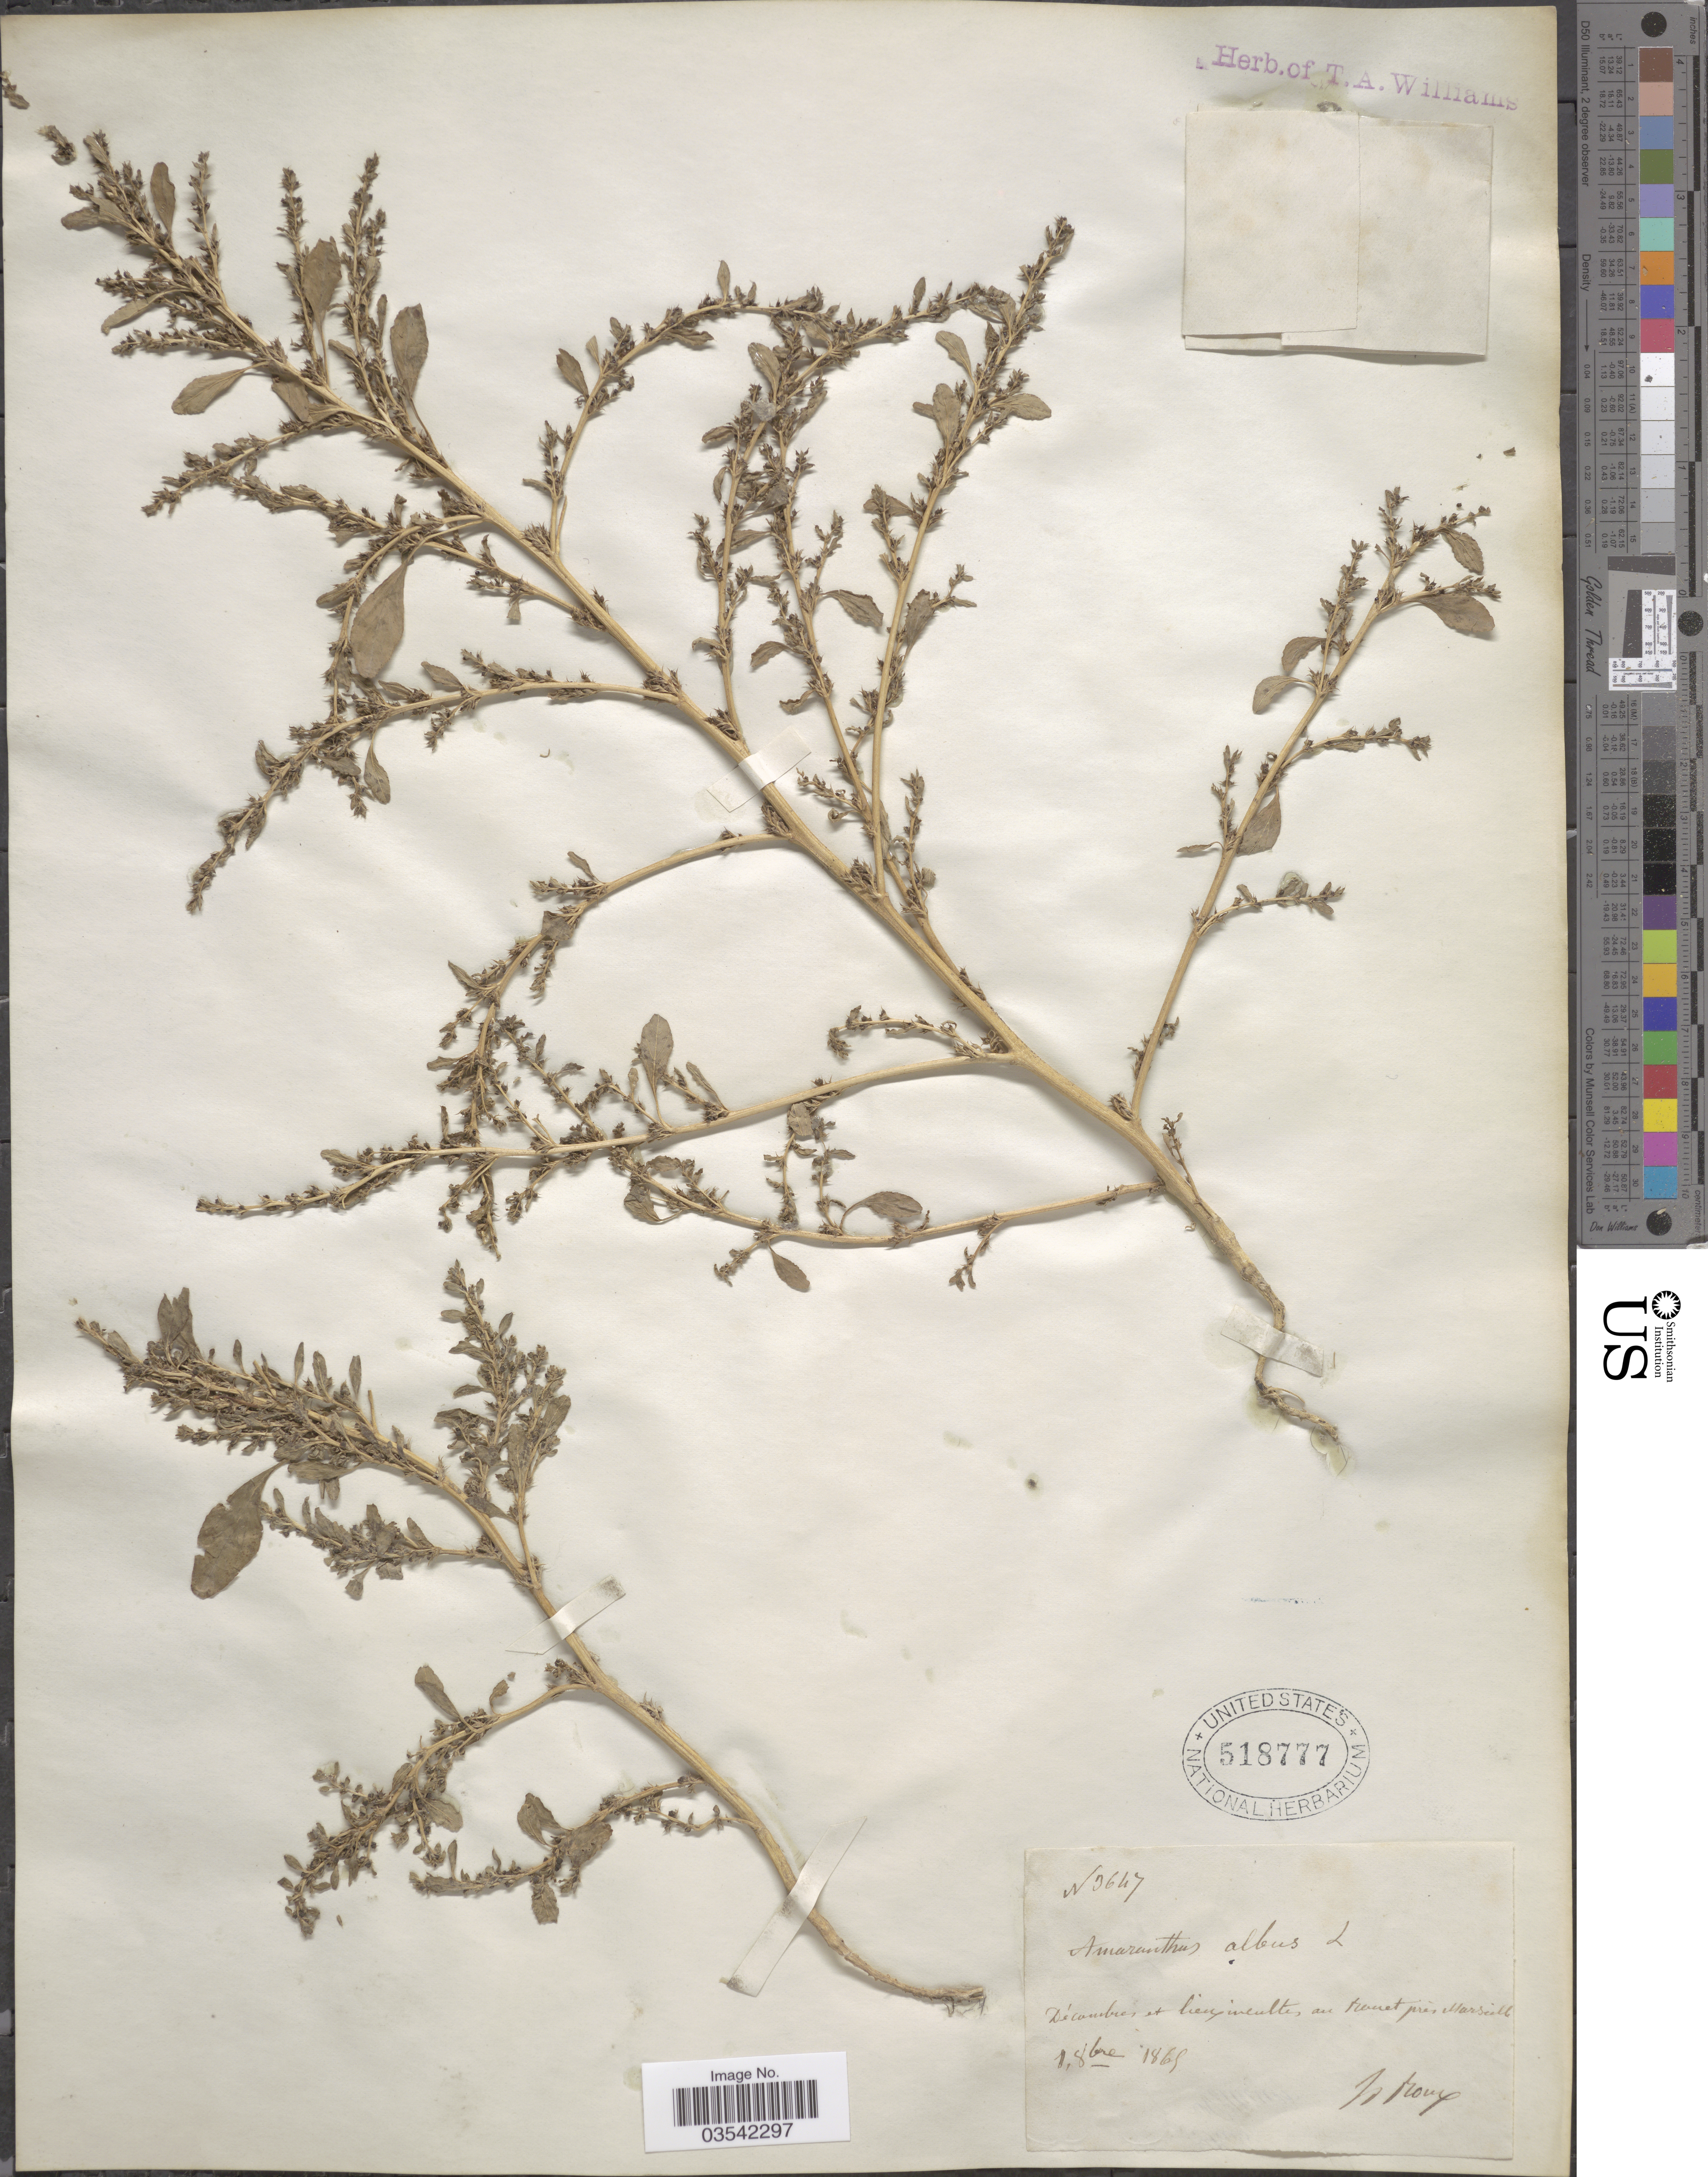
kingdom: Plantae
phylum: Tracheophyta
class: Magnoliopsida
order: Caryophyllales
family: Amaranthaceae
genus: Amaranthus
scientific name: Amaranthus albus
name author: L.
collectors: J. P. Roux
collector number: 3647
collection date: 1865-10-01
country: France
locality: Décombres et lieux incultes an twnet [interpreted] près Marseille.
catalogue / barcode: US 518777